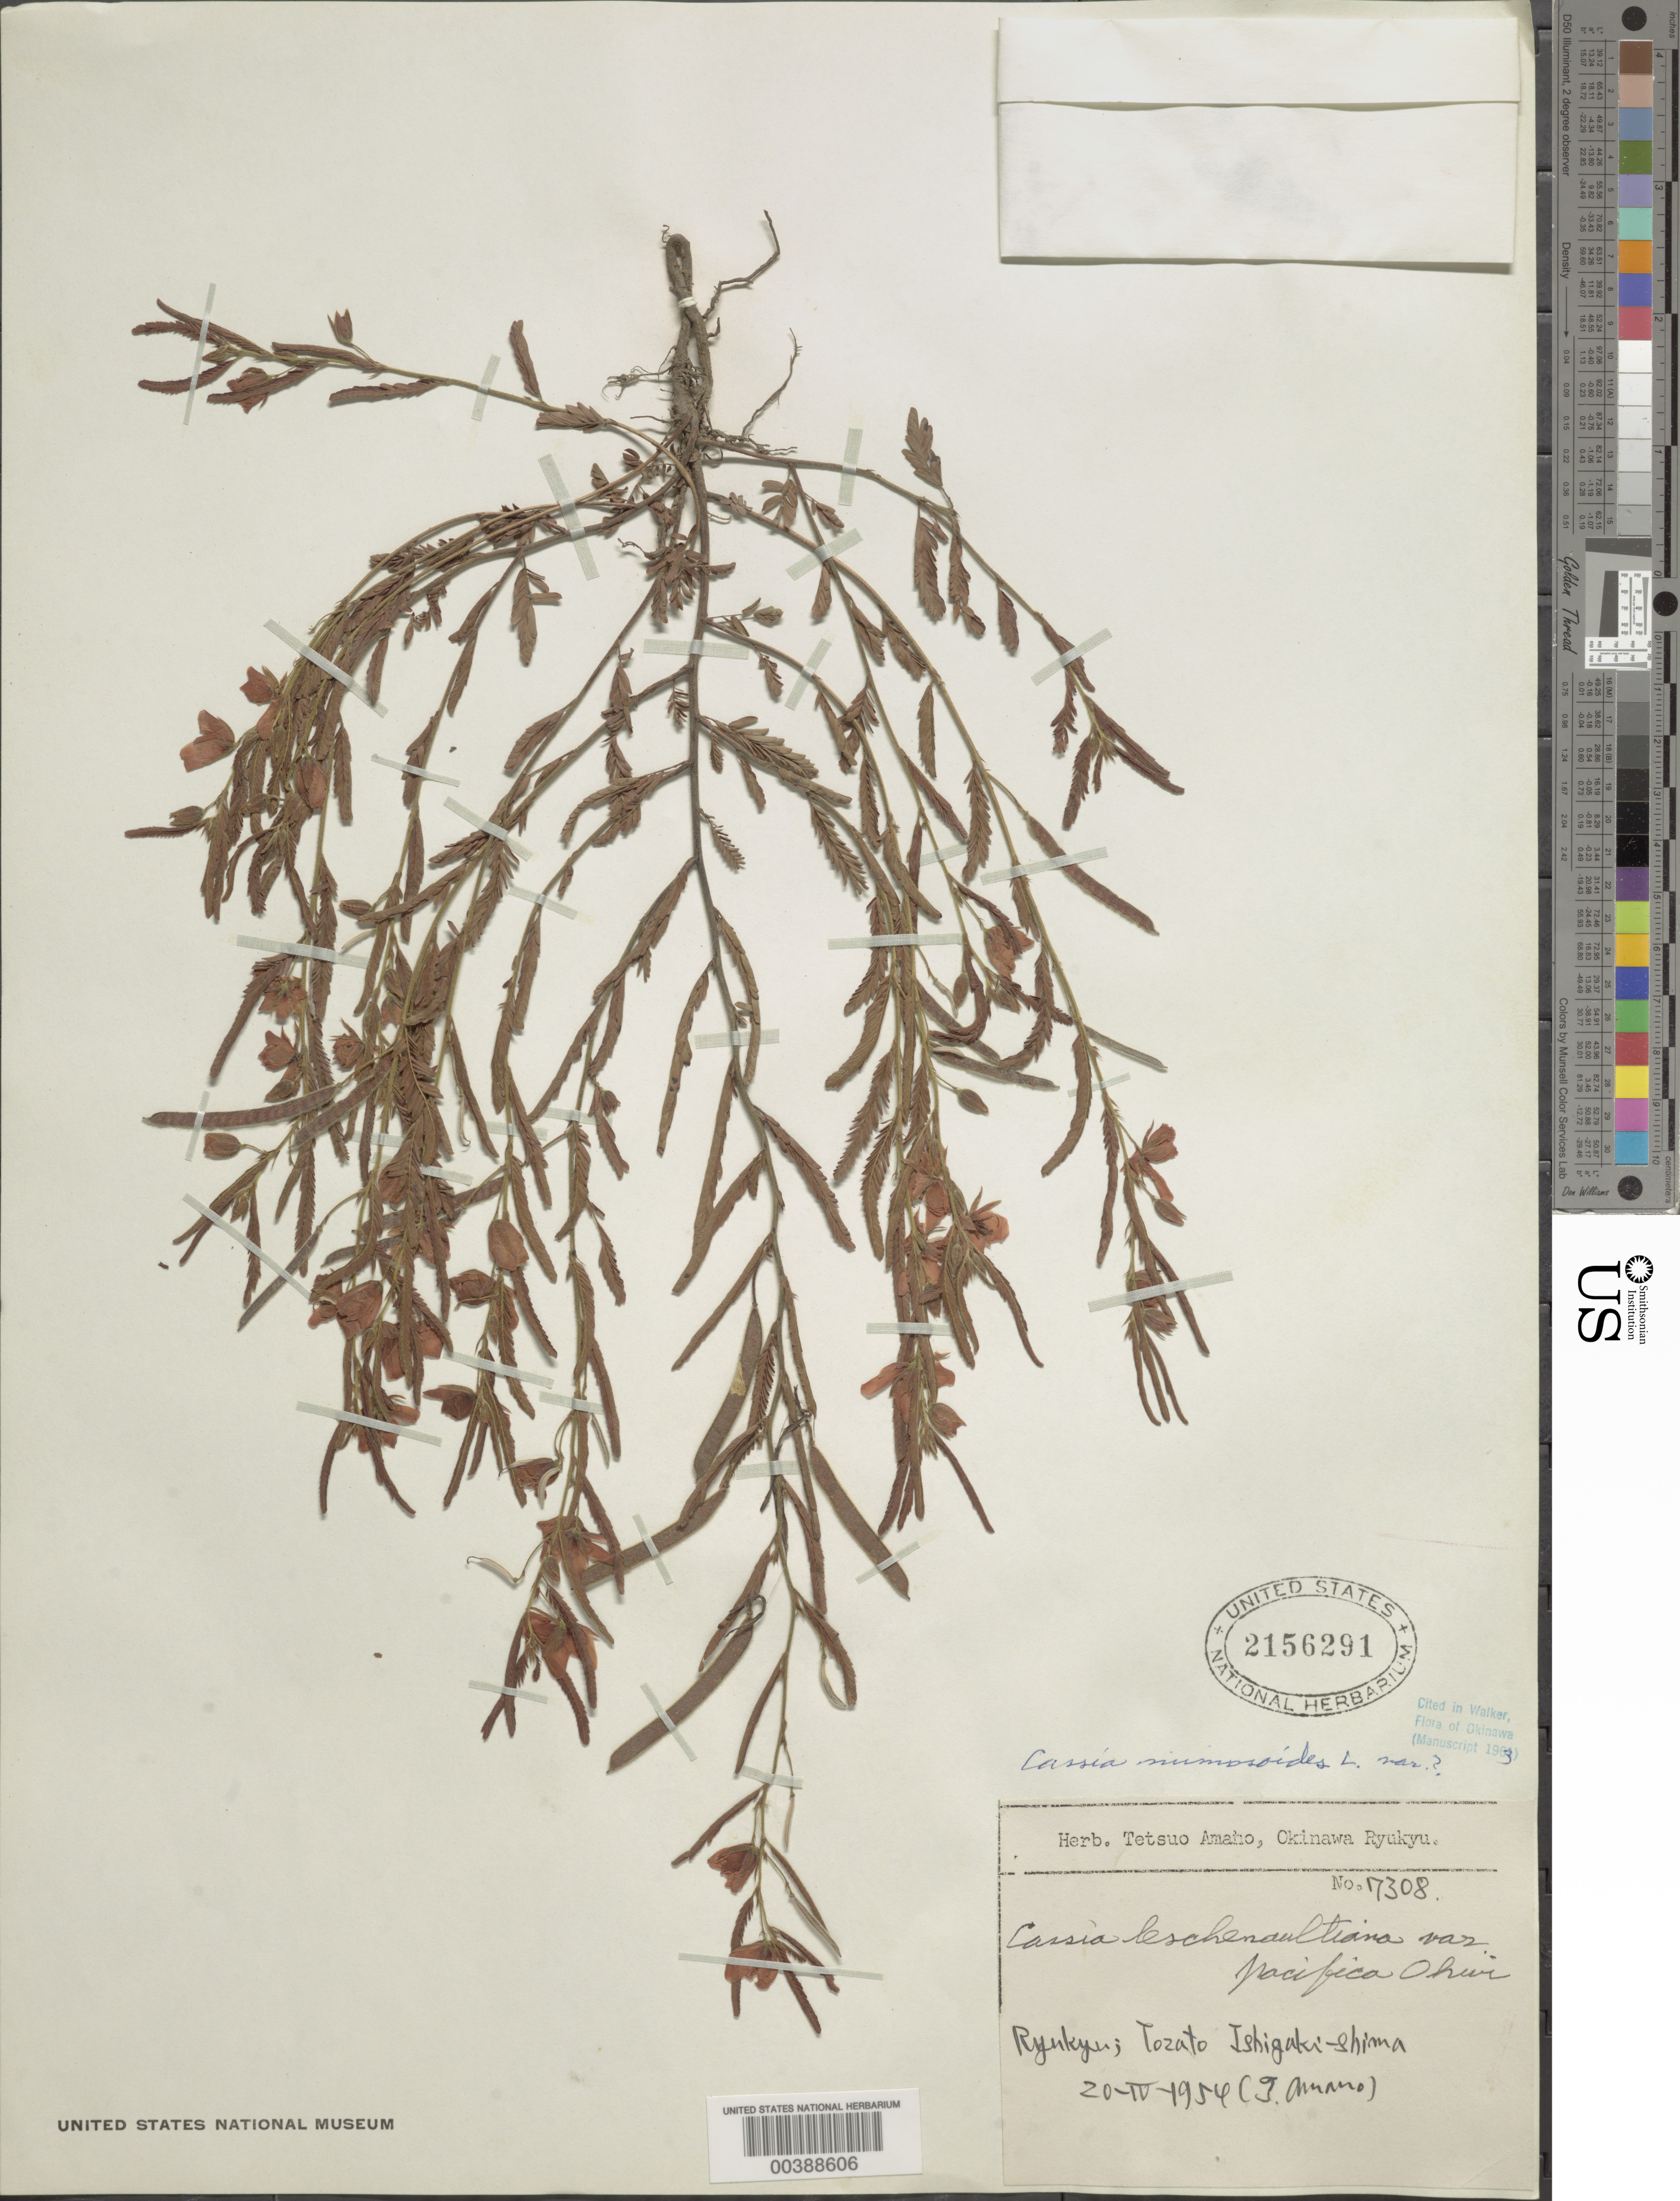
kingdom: Plantae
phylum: Tracheophyta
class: Magnoliopsida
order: Fabales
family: Fabaceae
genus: Chamaecrista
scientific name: Chamaecrista mimosoides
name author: (L.) Greene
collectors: T. Amano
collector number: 7308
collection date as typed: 20 Apr 1954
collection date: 1954-04-20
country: Japan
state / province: Okinawa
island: Ishigaki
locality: Ishigaki-shima, tozato [Sakishima Is.]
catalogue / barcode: US 2156291